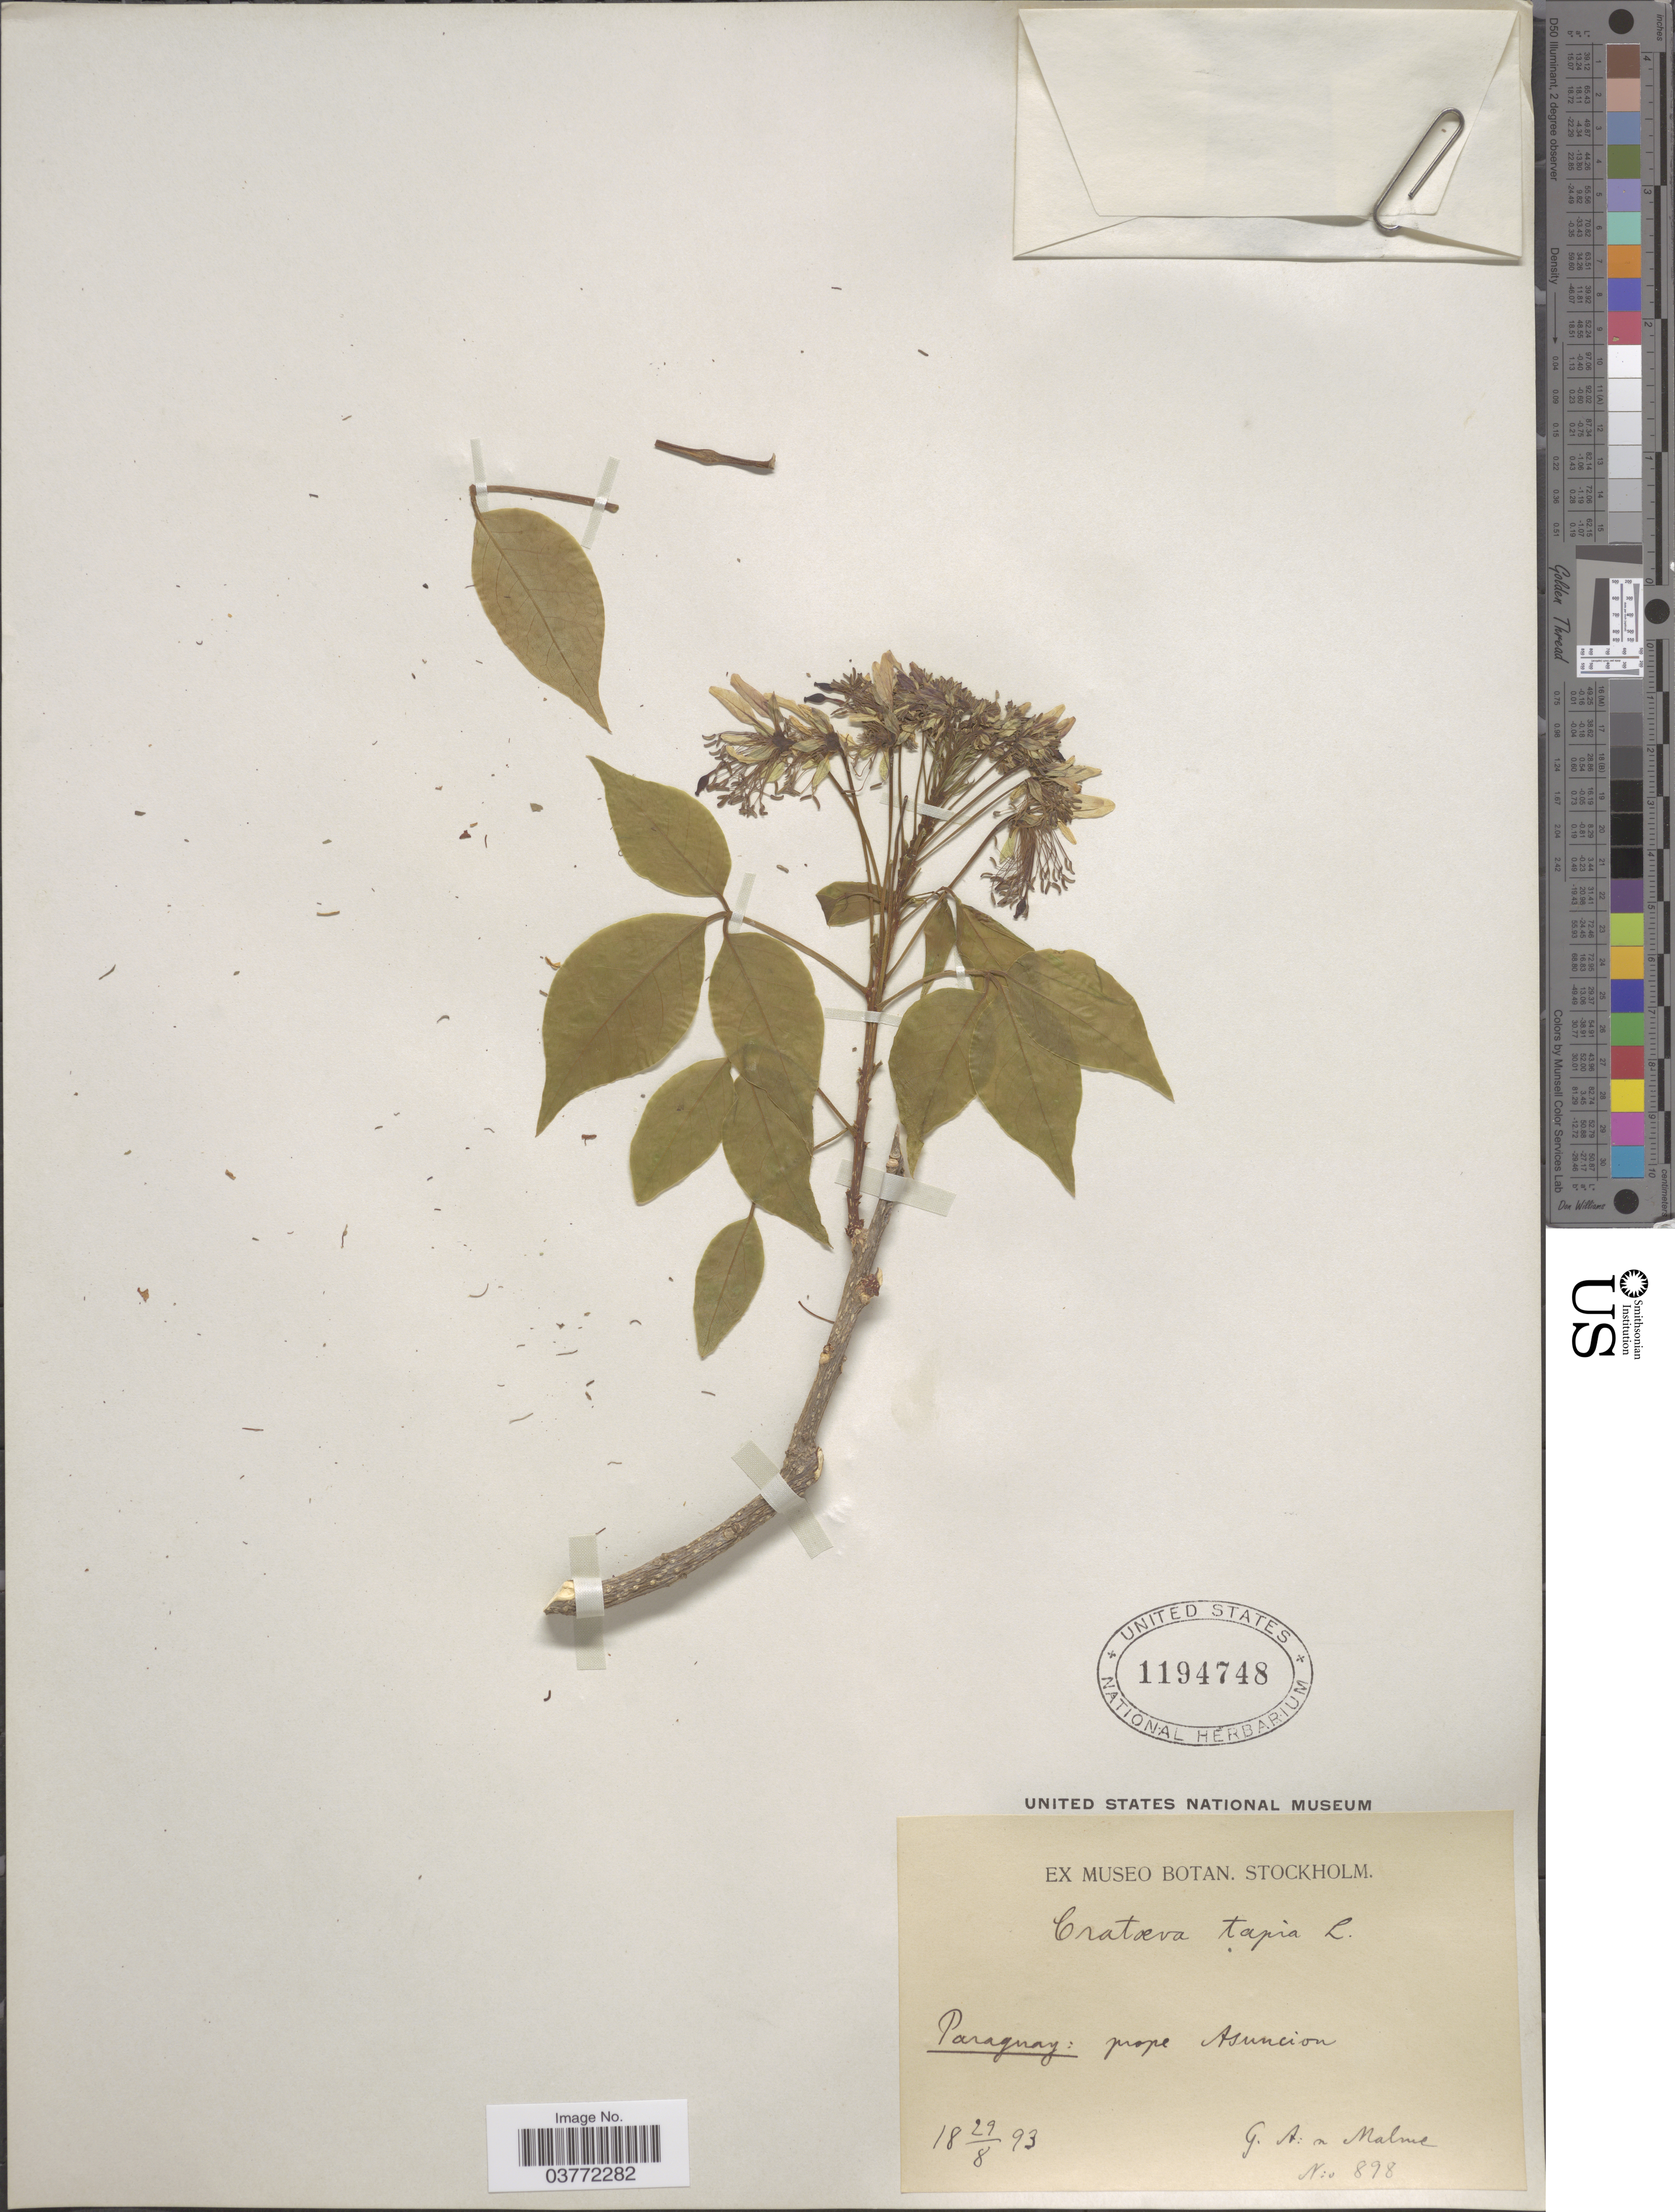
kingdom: Plantae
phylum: Tracheophyta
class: Magnoliopsida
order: Brassicales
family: Capparaceae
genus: Crateva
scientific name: Crateva tapia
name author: L.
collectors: G. O. A. Malme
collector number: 898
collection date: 1893-08-29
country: Paraguay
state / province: Asuncion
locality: Prope Asuncion.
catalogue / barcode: US 1194748